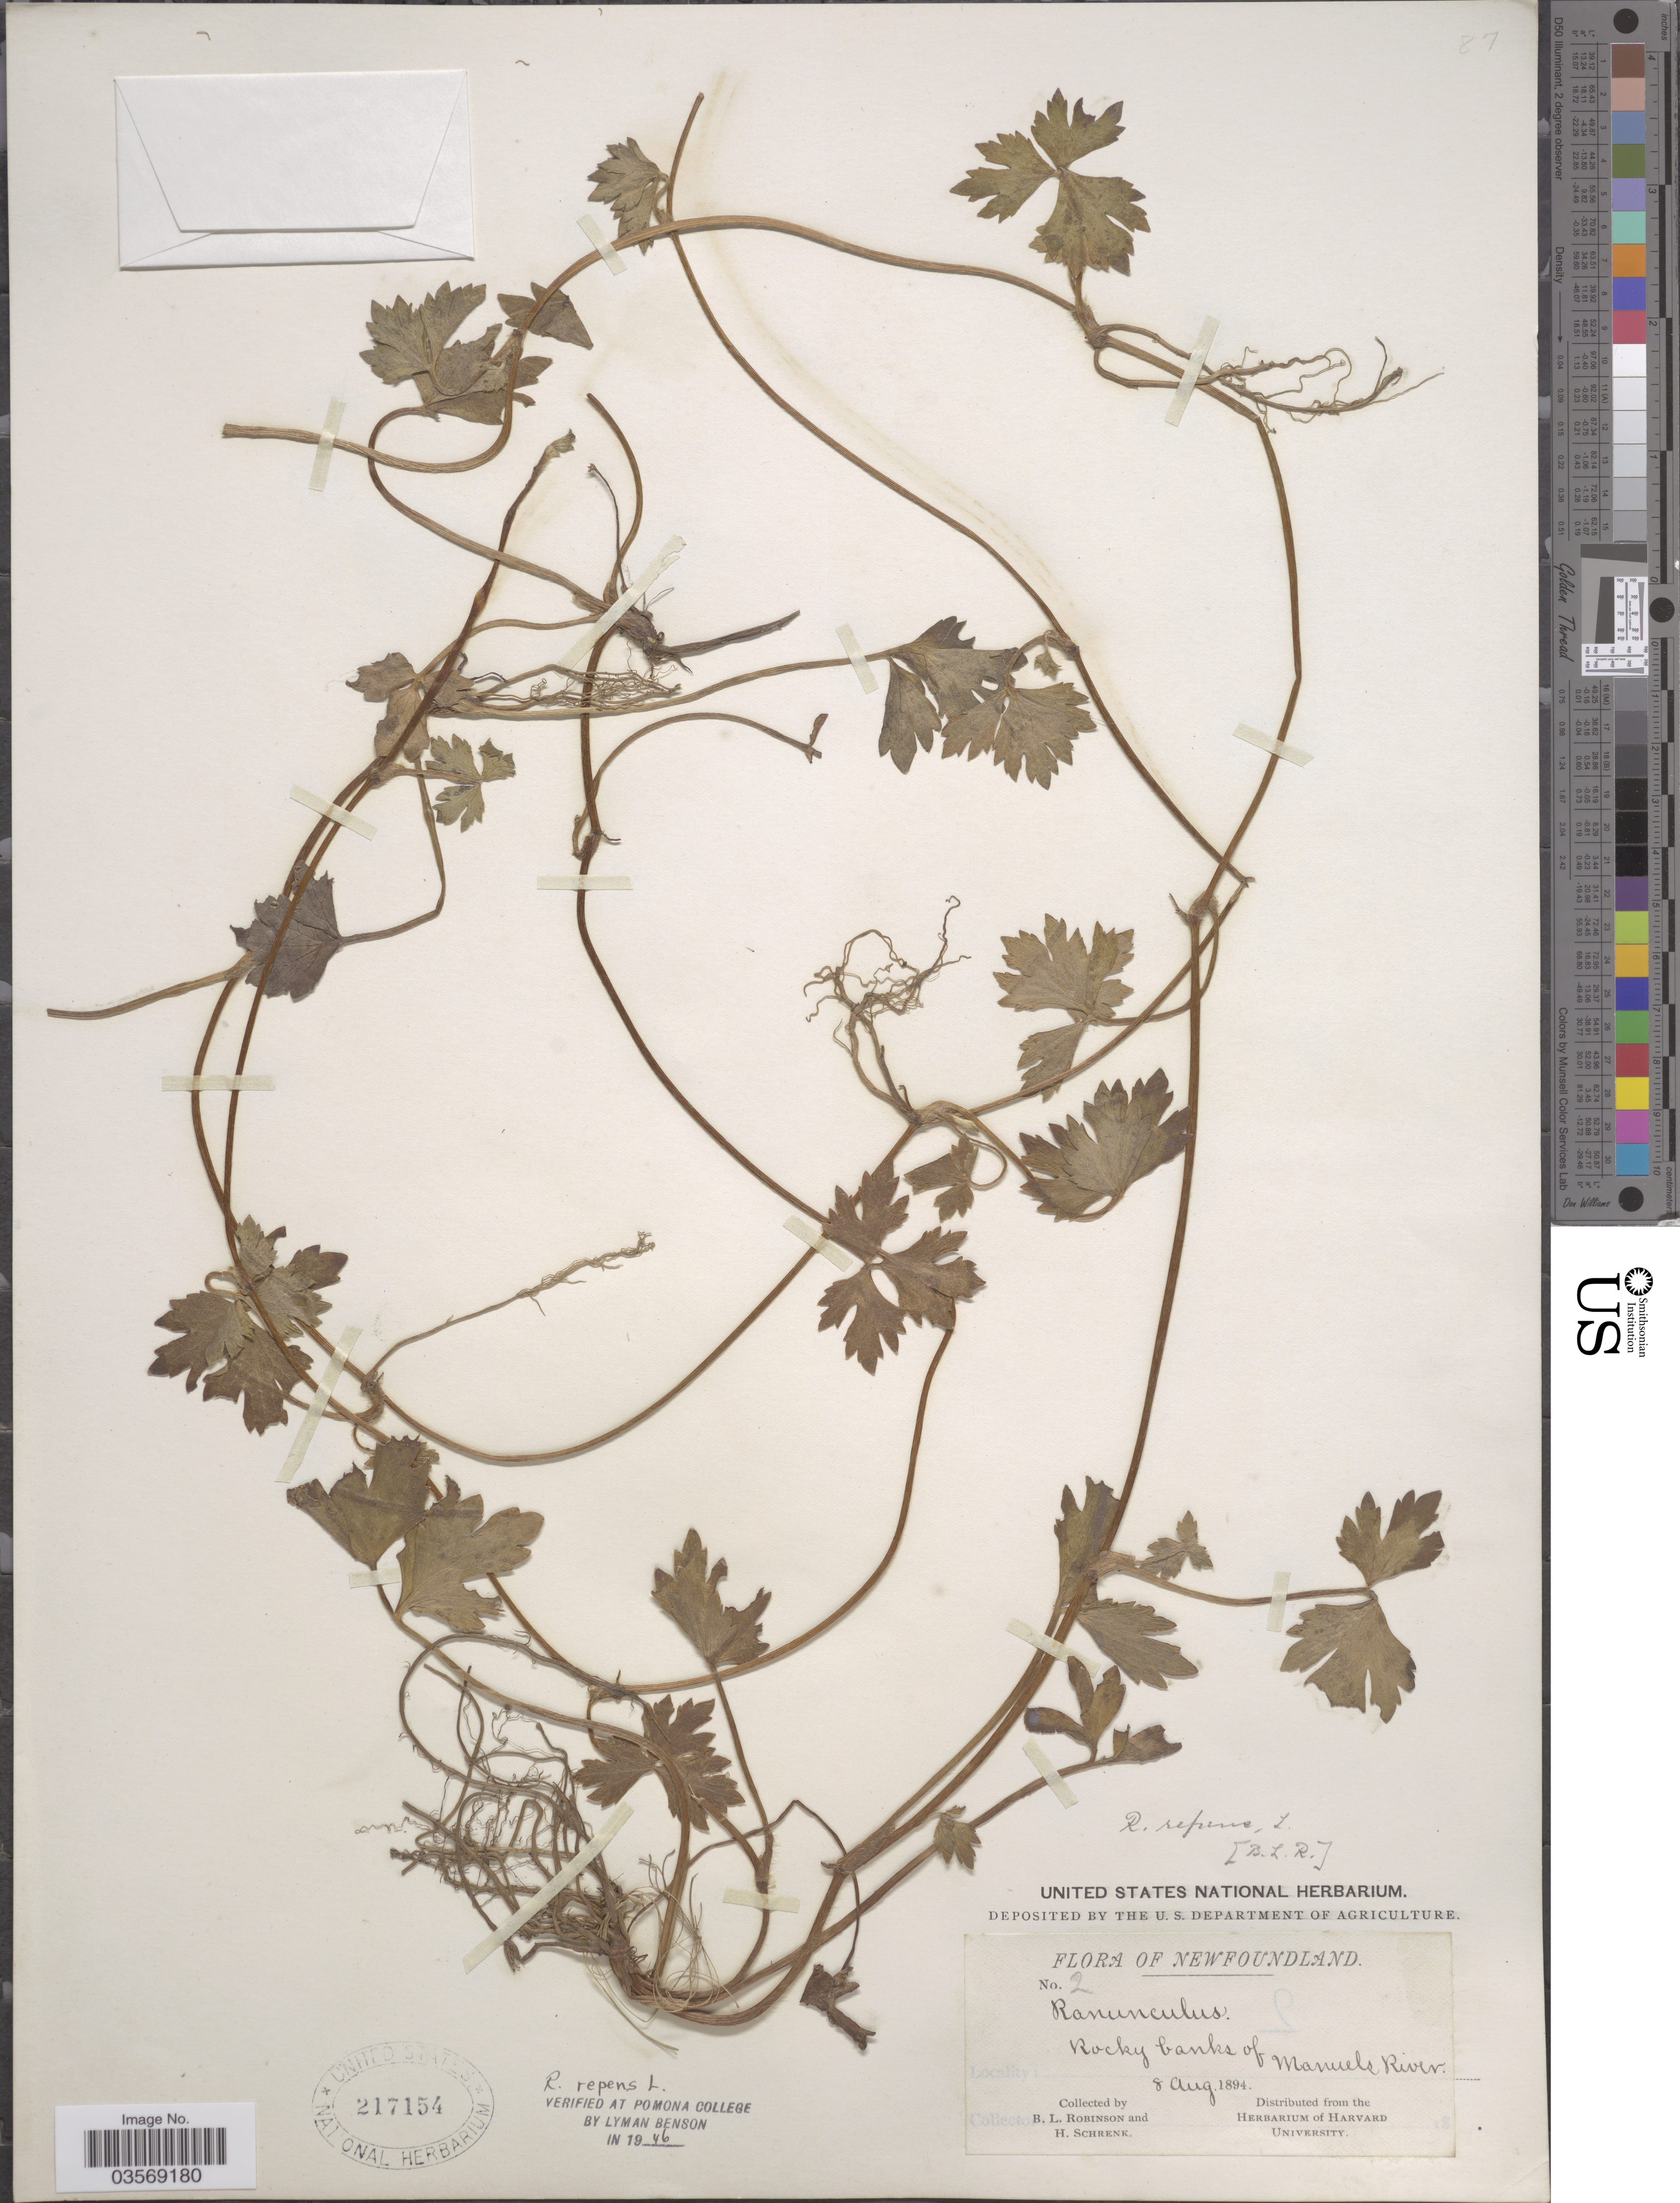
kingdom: Plantae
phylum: Tracheophyta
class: Magnoliopsida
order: Ranunculales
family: Ranunculaceae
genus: Ranunculus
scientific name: Ranunculus repens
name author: L.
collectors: B. L. Robinson & H. Schrenk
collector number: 2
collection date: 1894-08-08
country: Canada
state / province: Newfoundland and Labrador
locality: Rocky banks of Manuels River.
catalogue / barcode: US 217154